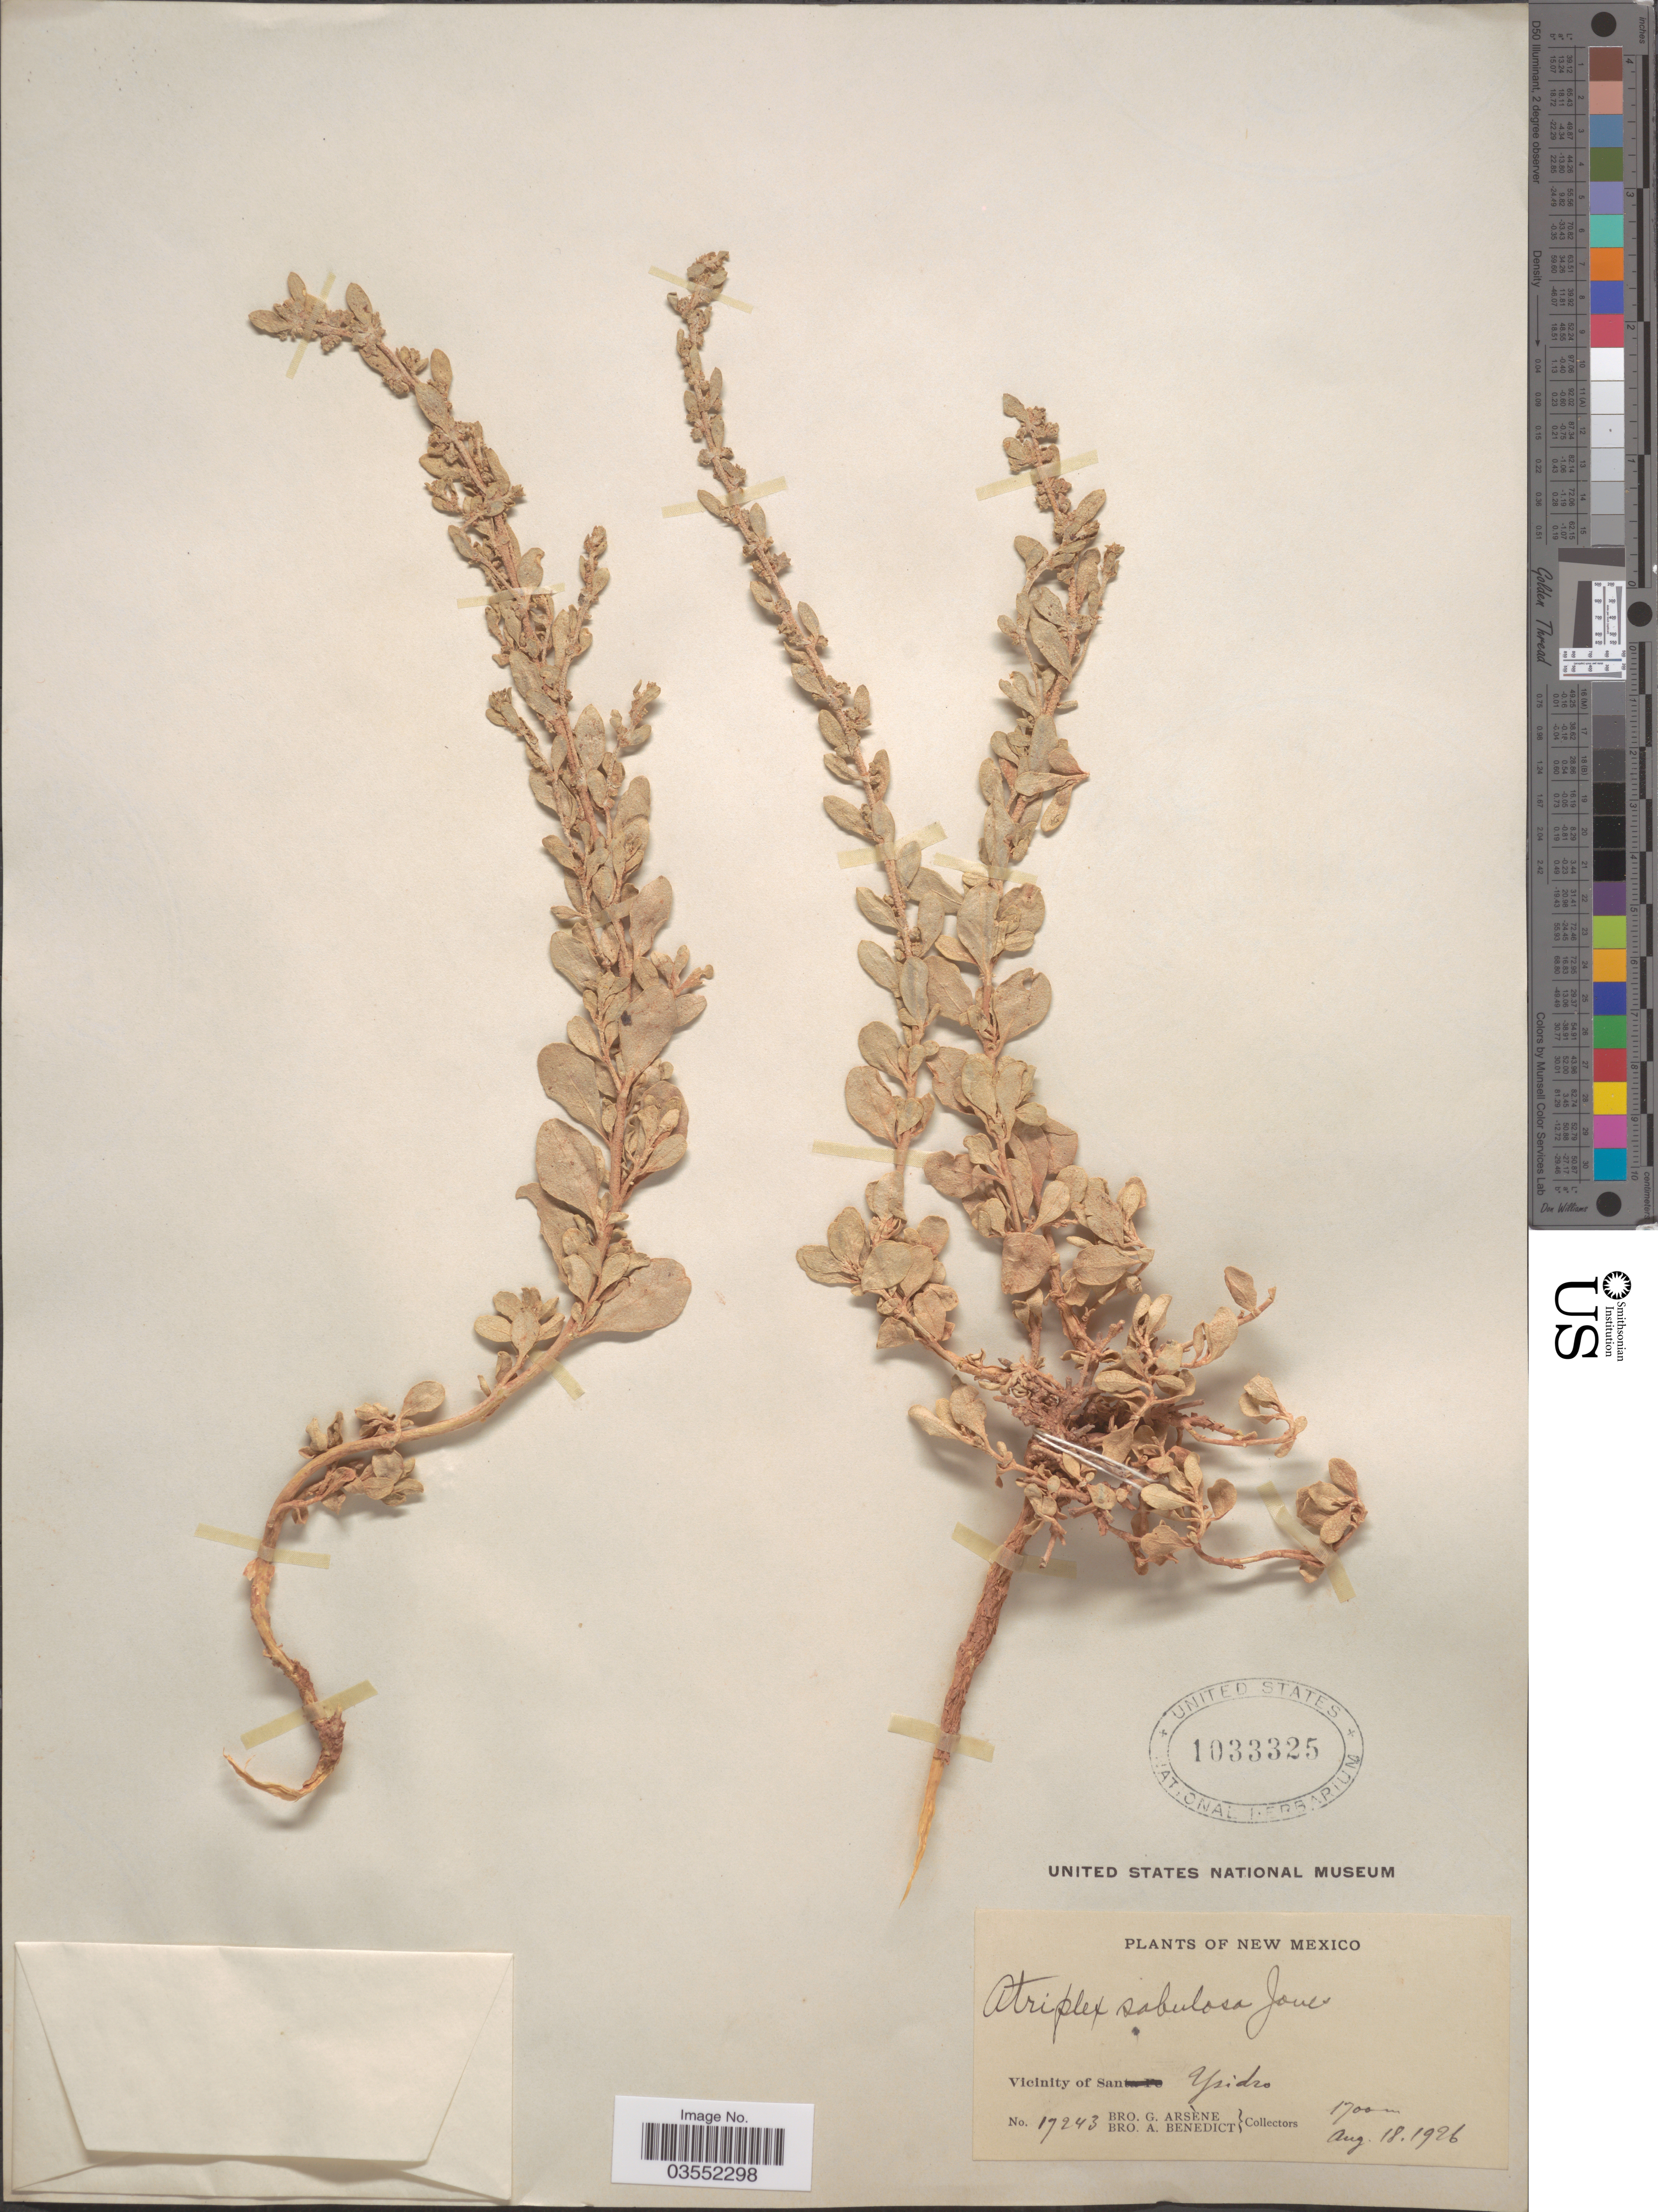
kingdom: Plantae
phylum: Tracheophyta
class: Magnoliopsida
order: Caryophyllales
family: Amaranthaceae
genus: Atriplex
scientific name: Atriplex obovata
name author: Moq.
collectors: Bro. G. Arsène & Bro. A. Benedict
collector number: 17243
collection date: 1926-08-18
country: United States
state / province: New Mexico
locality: Vicinity of San Ysidro.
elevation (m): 1700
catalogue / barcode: US 1033325